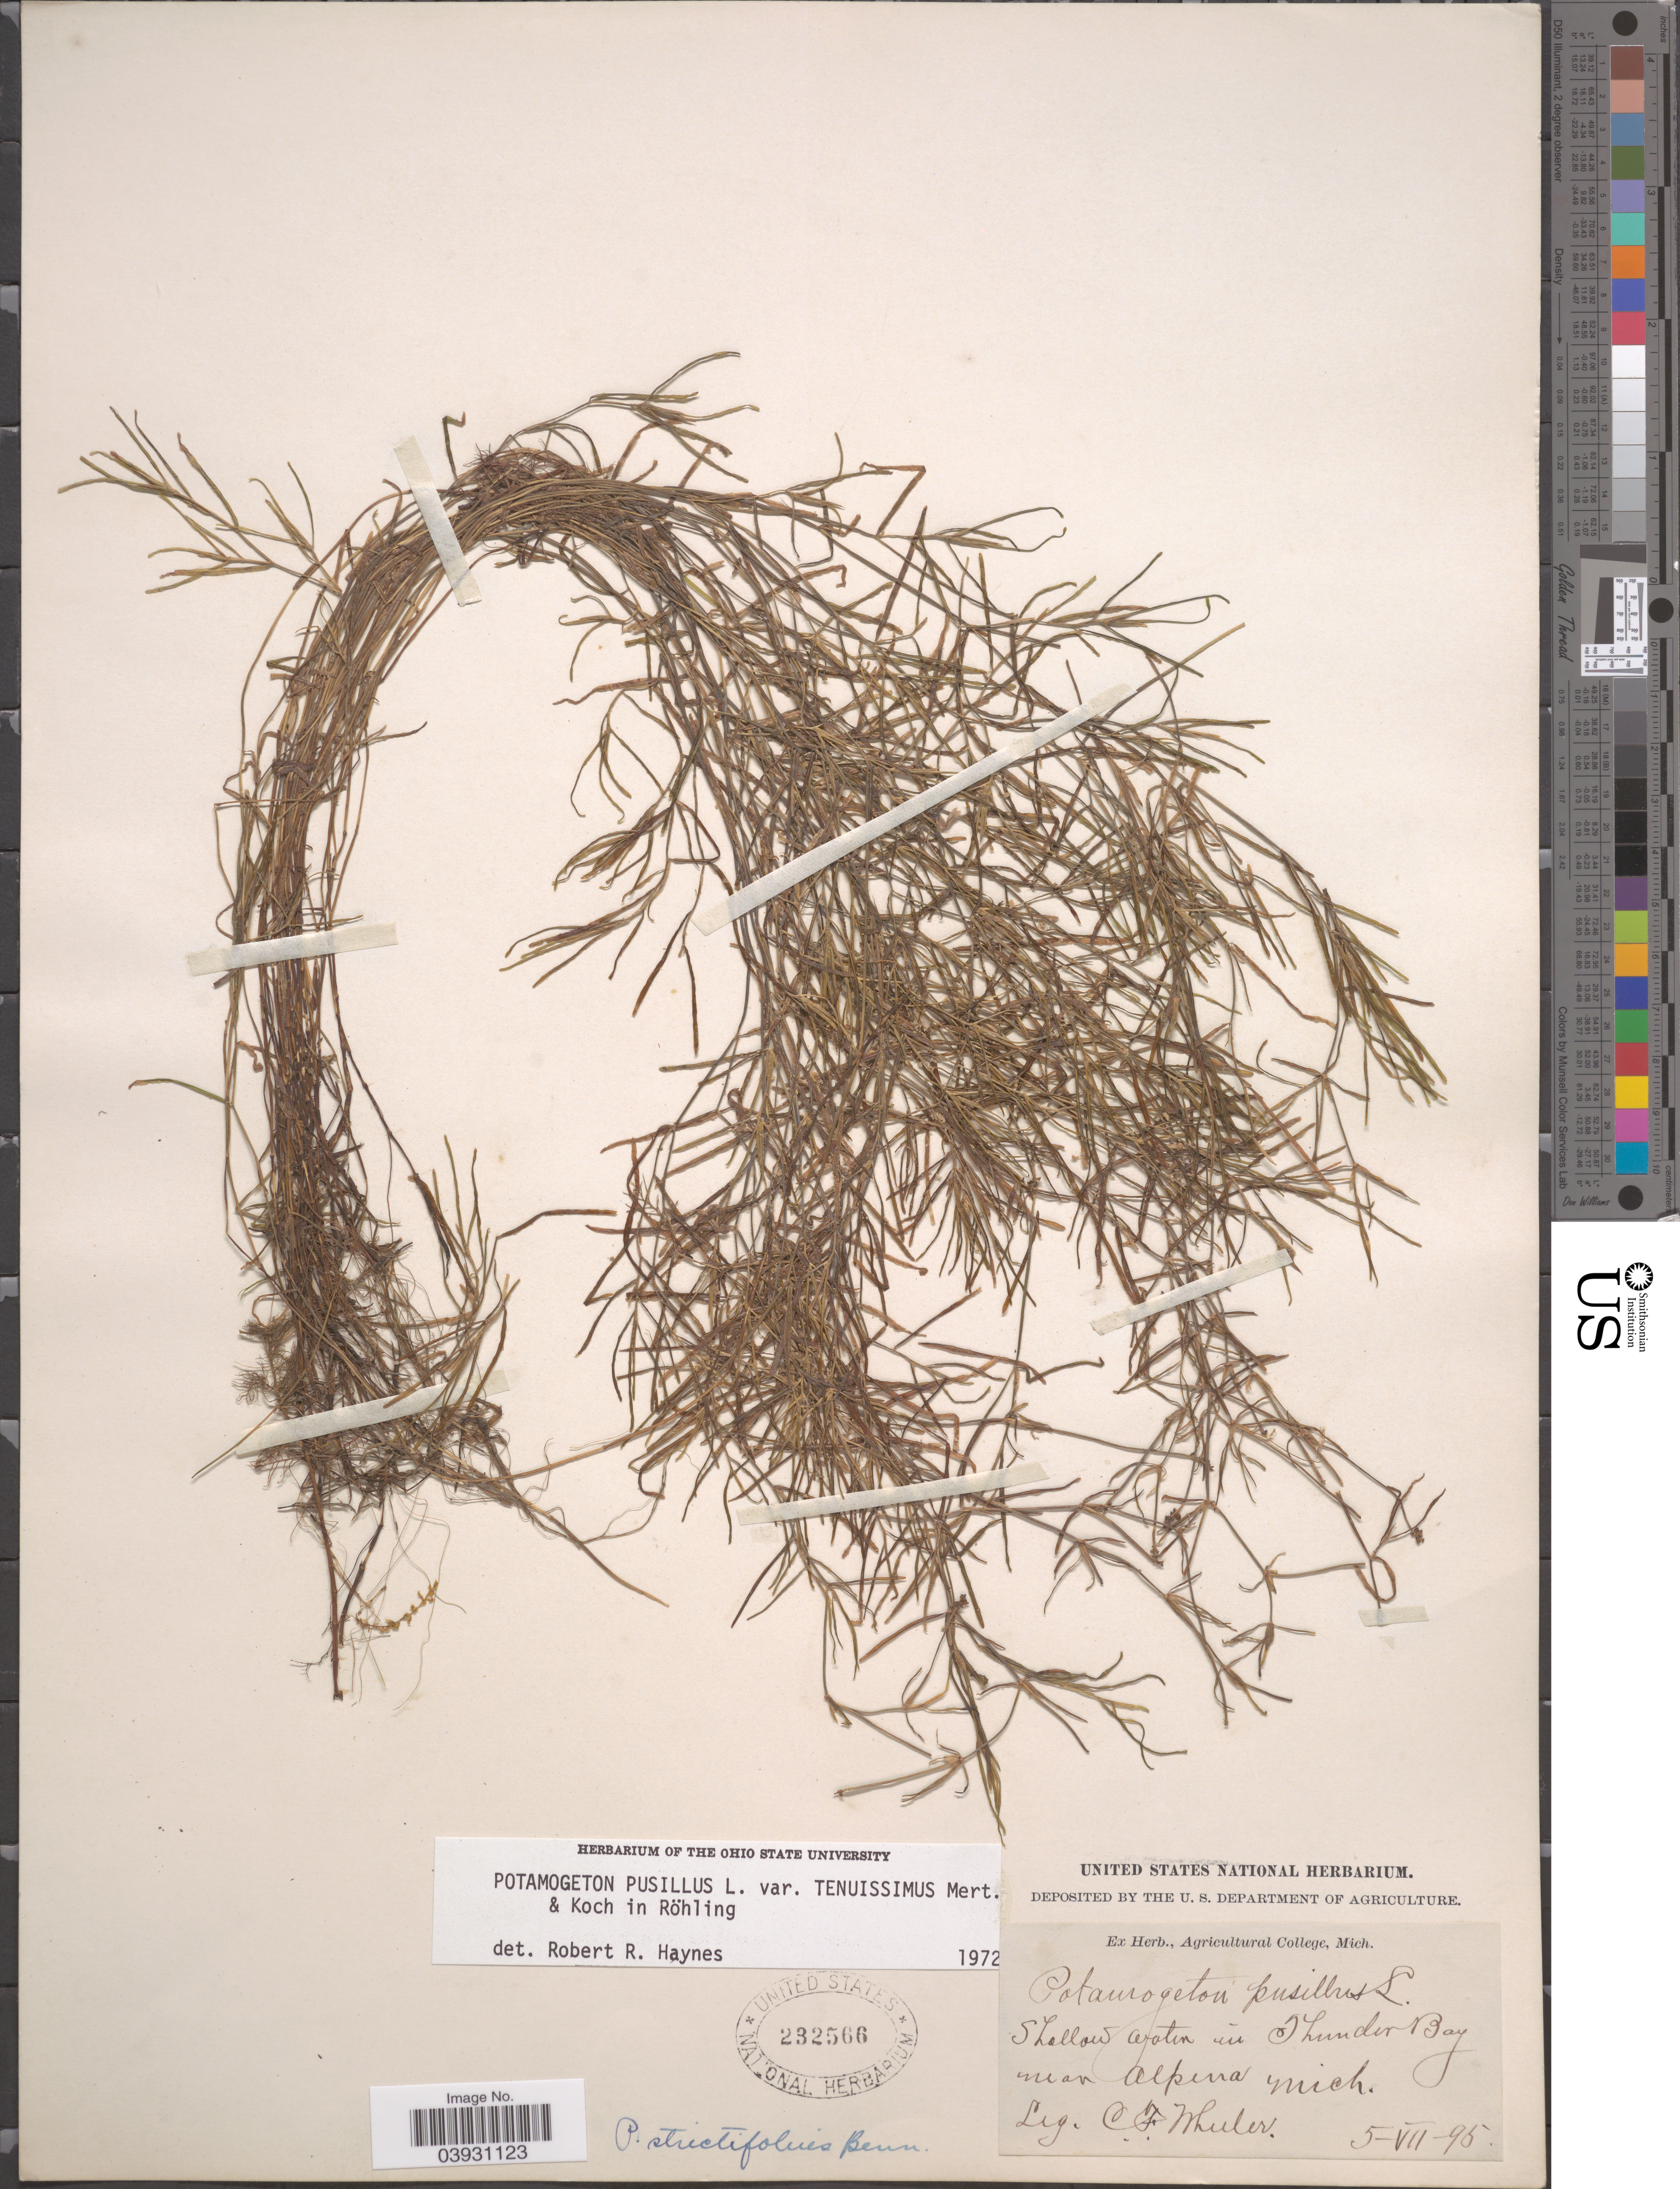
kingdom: Plantae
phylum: Tracheophyta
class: Liliopsida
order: Alismatales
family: Potamogetonaceae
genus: Potamogeton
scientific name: Potamogeton pusillus subsp. tenuissimus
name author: Mert. & W.D.J. Koch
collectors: C. Wheeler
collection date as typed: Transcribed d/m/y: 5/7/95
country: United States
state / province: Michigan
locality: Shallow water in Thunder Bay near Alpena.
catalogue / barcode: US 232566